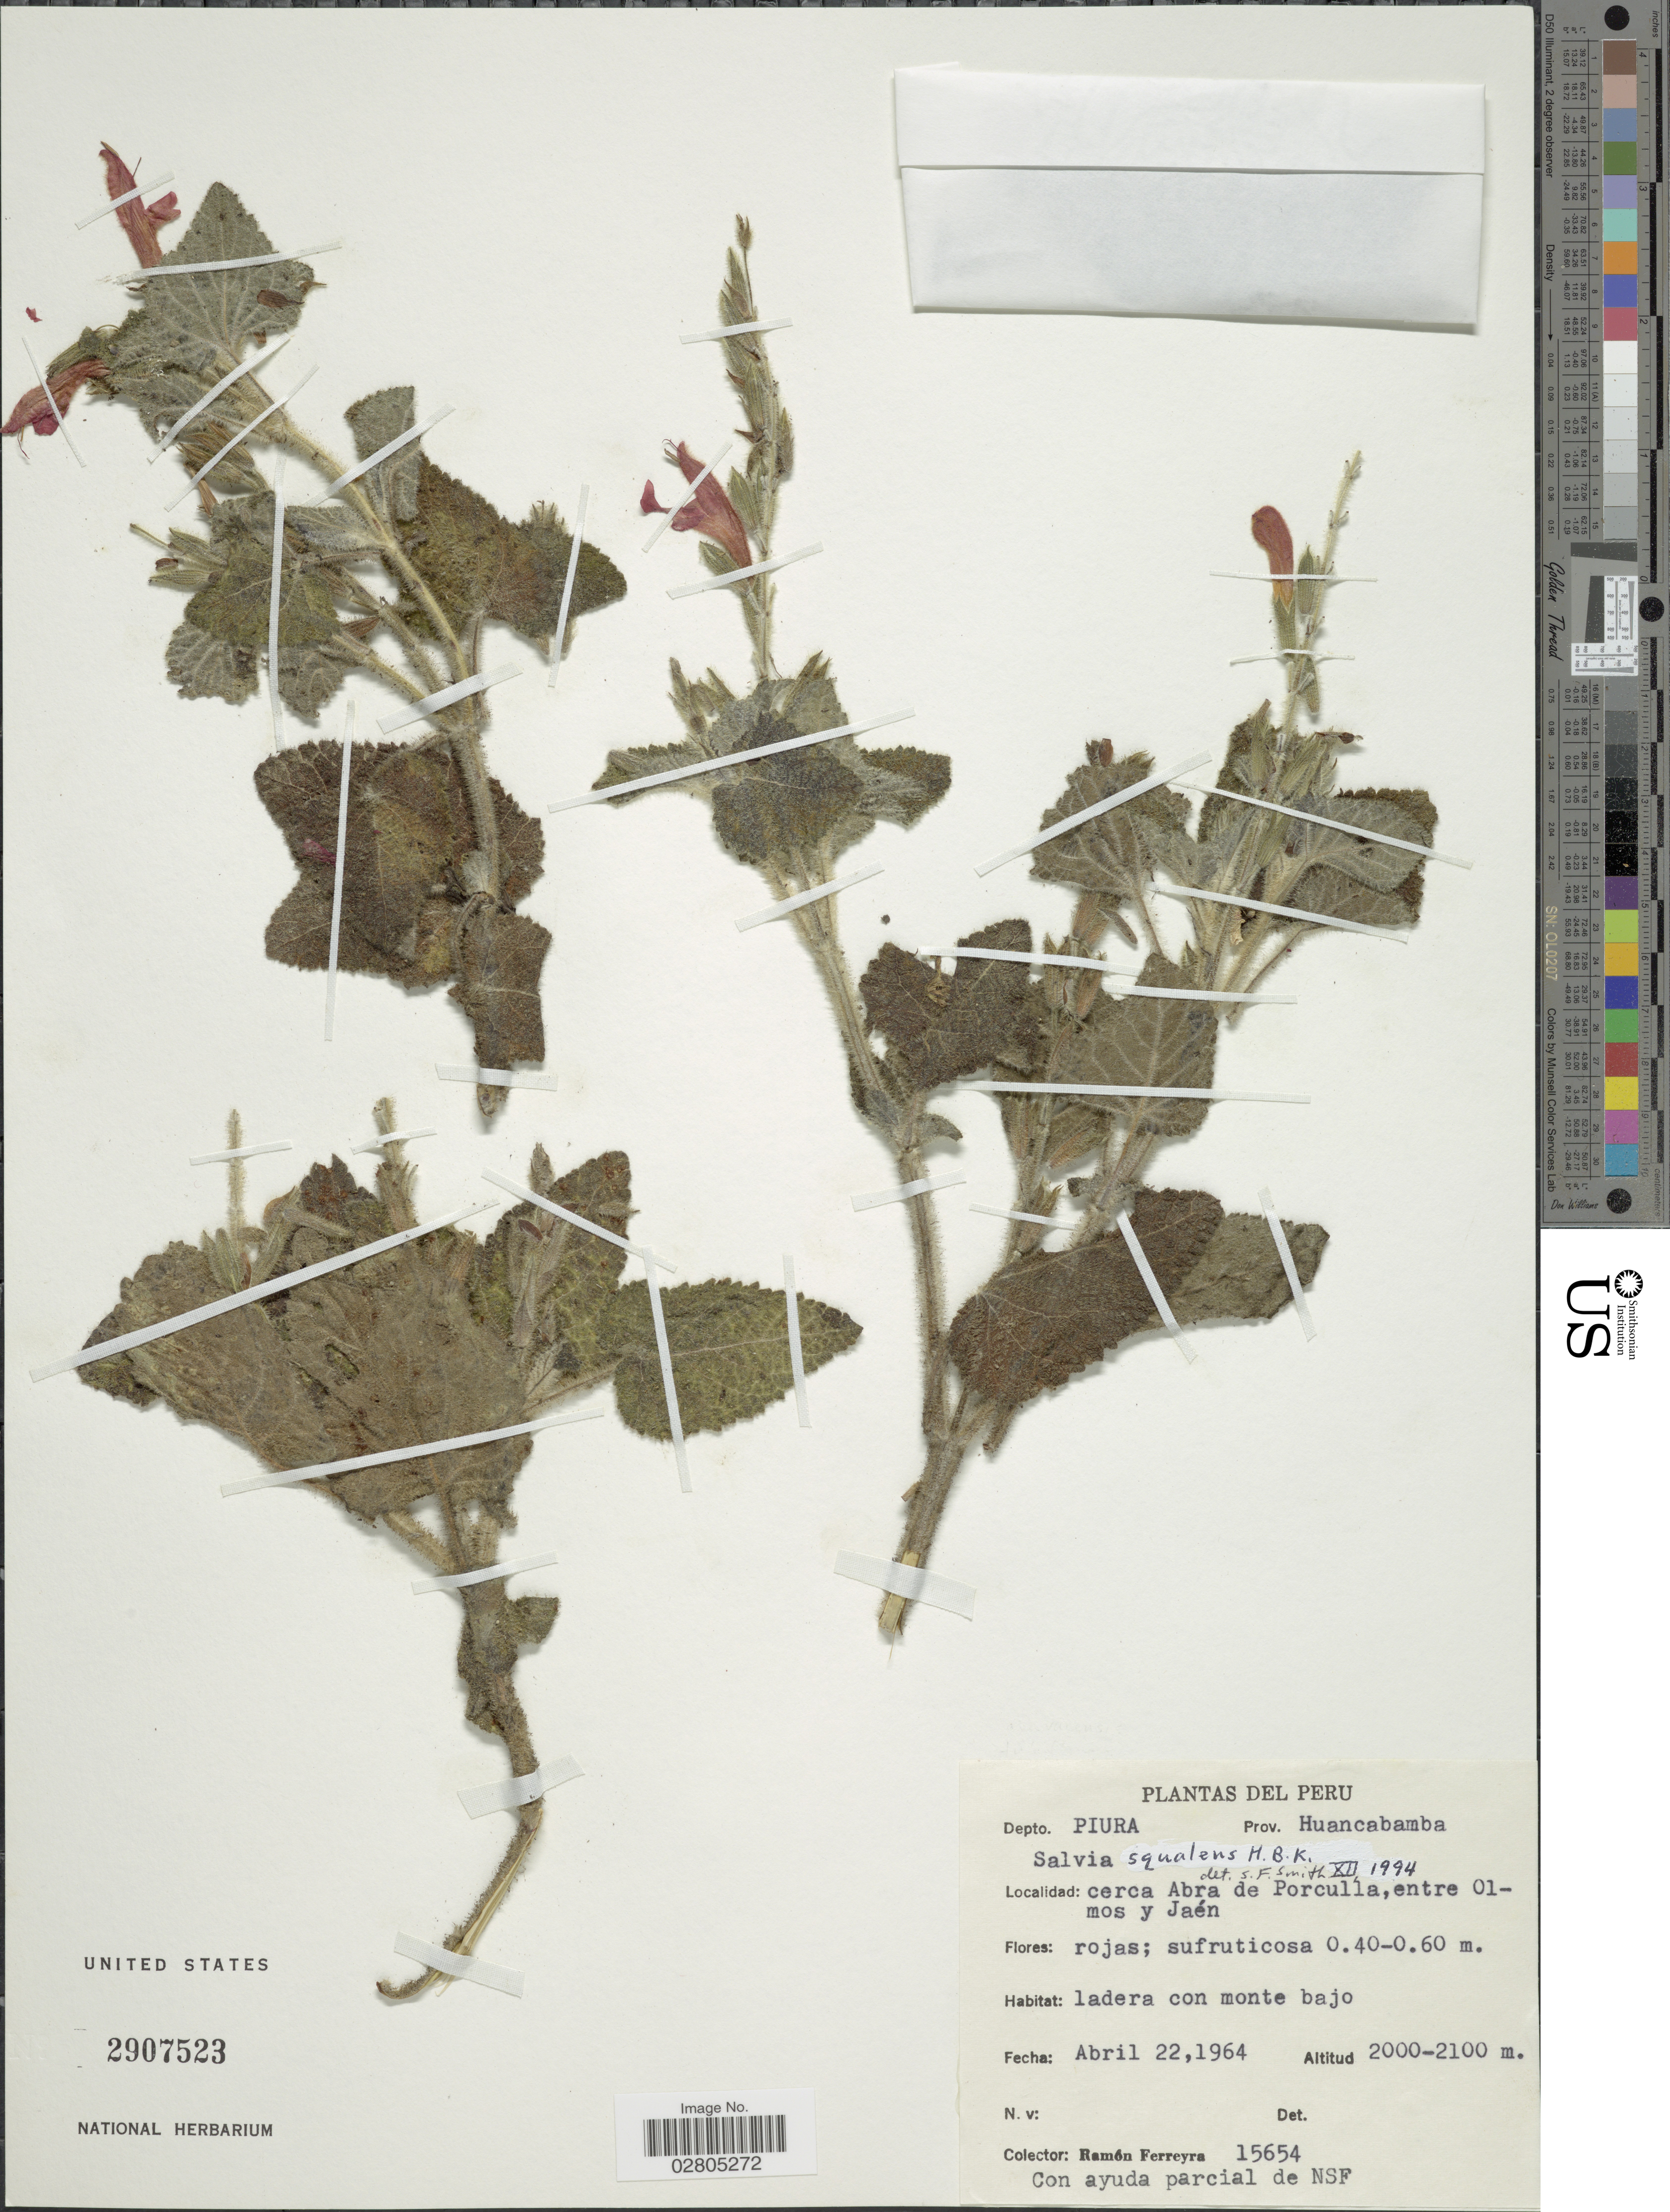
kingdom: Plantae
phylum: Tracheophyta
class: Magnoliopsida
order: Lamiales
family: Lamiaceae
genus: Salvia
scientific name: Salvia squalens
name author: Kunth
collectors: R. A. Ferreyra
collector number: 15654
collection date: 1964-04-22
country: Peru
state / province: Piura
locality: Depto. Piura, Prov. Huancabamba, cerca Abra de Porculla, entre 01-mos y Jaén.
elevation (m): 2000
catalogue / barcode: US 2907523